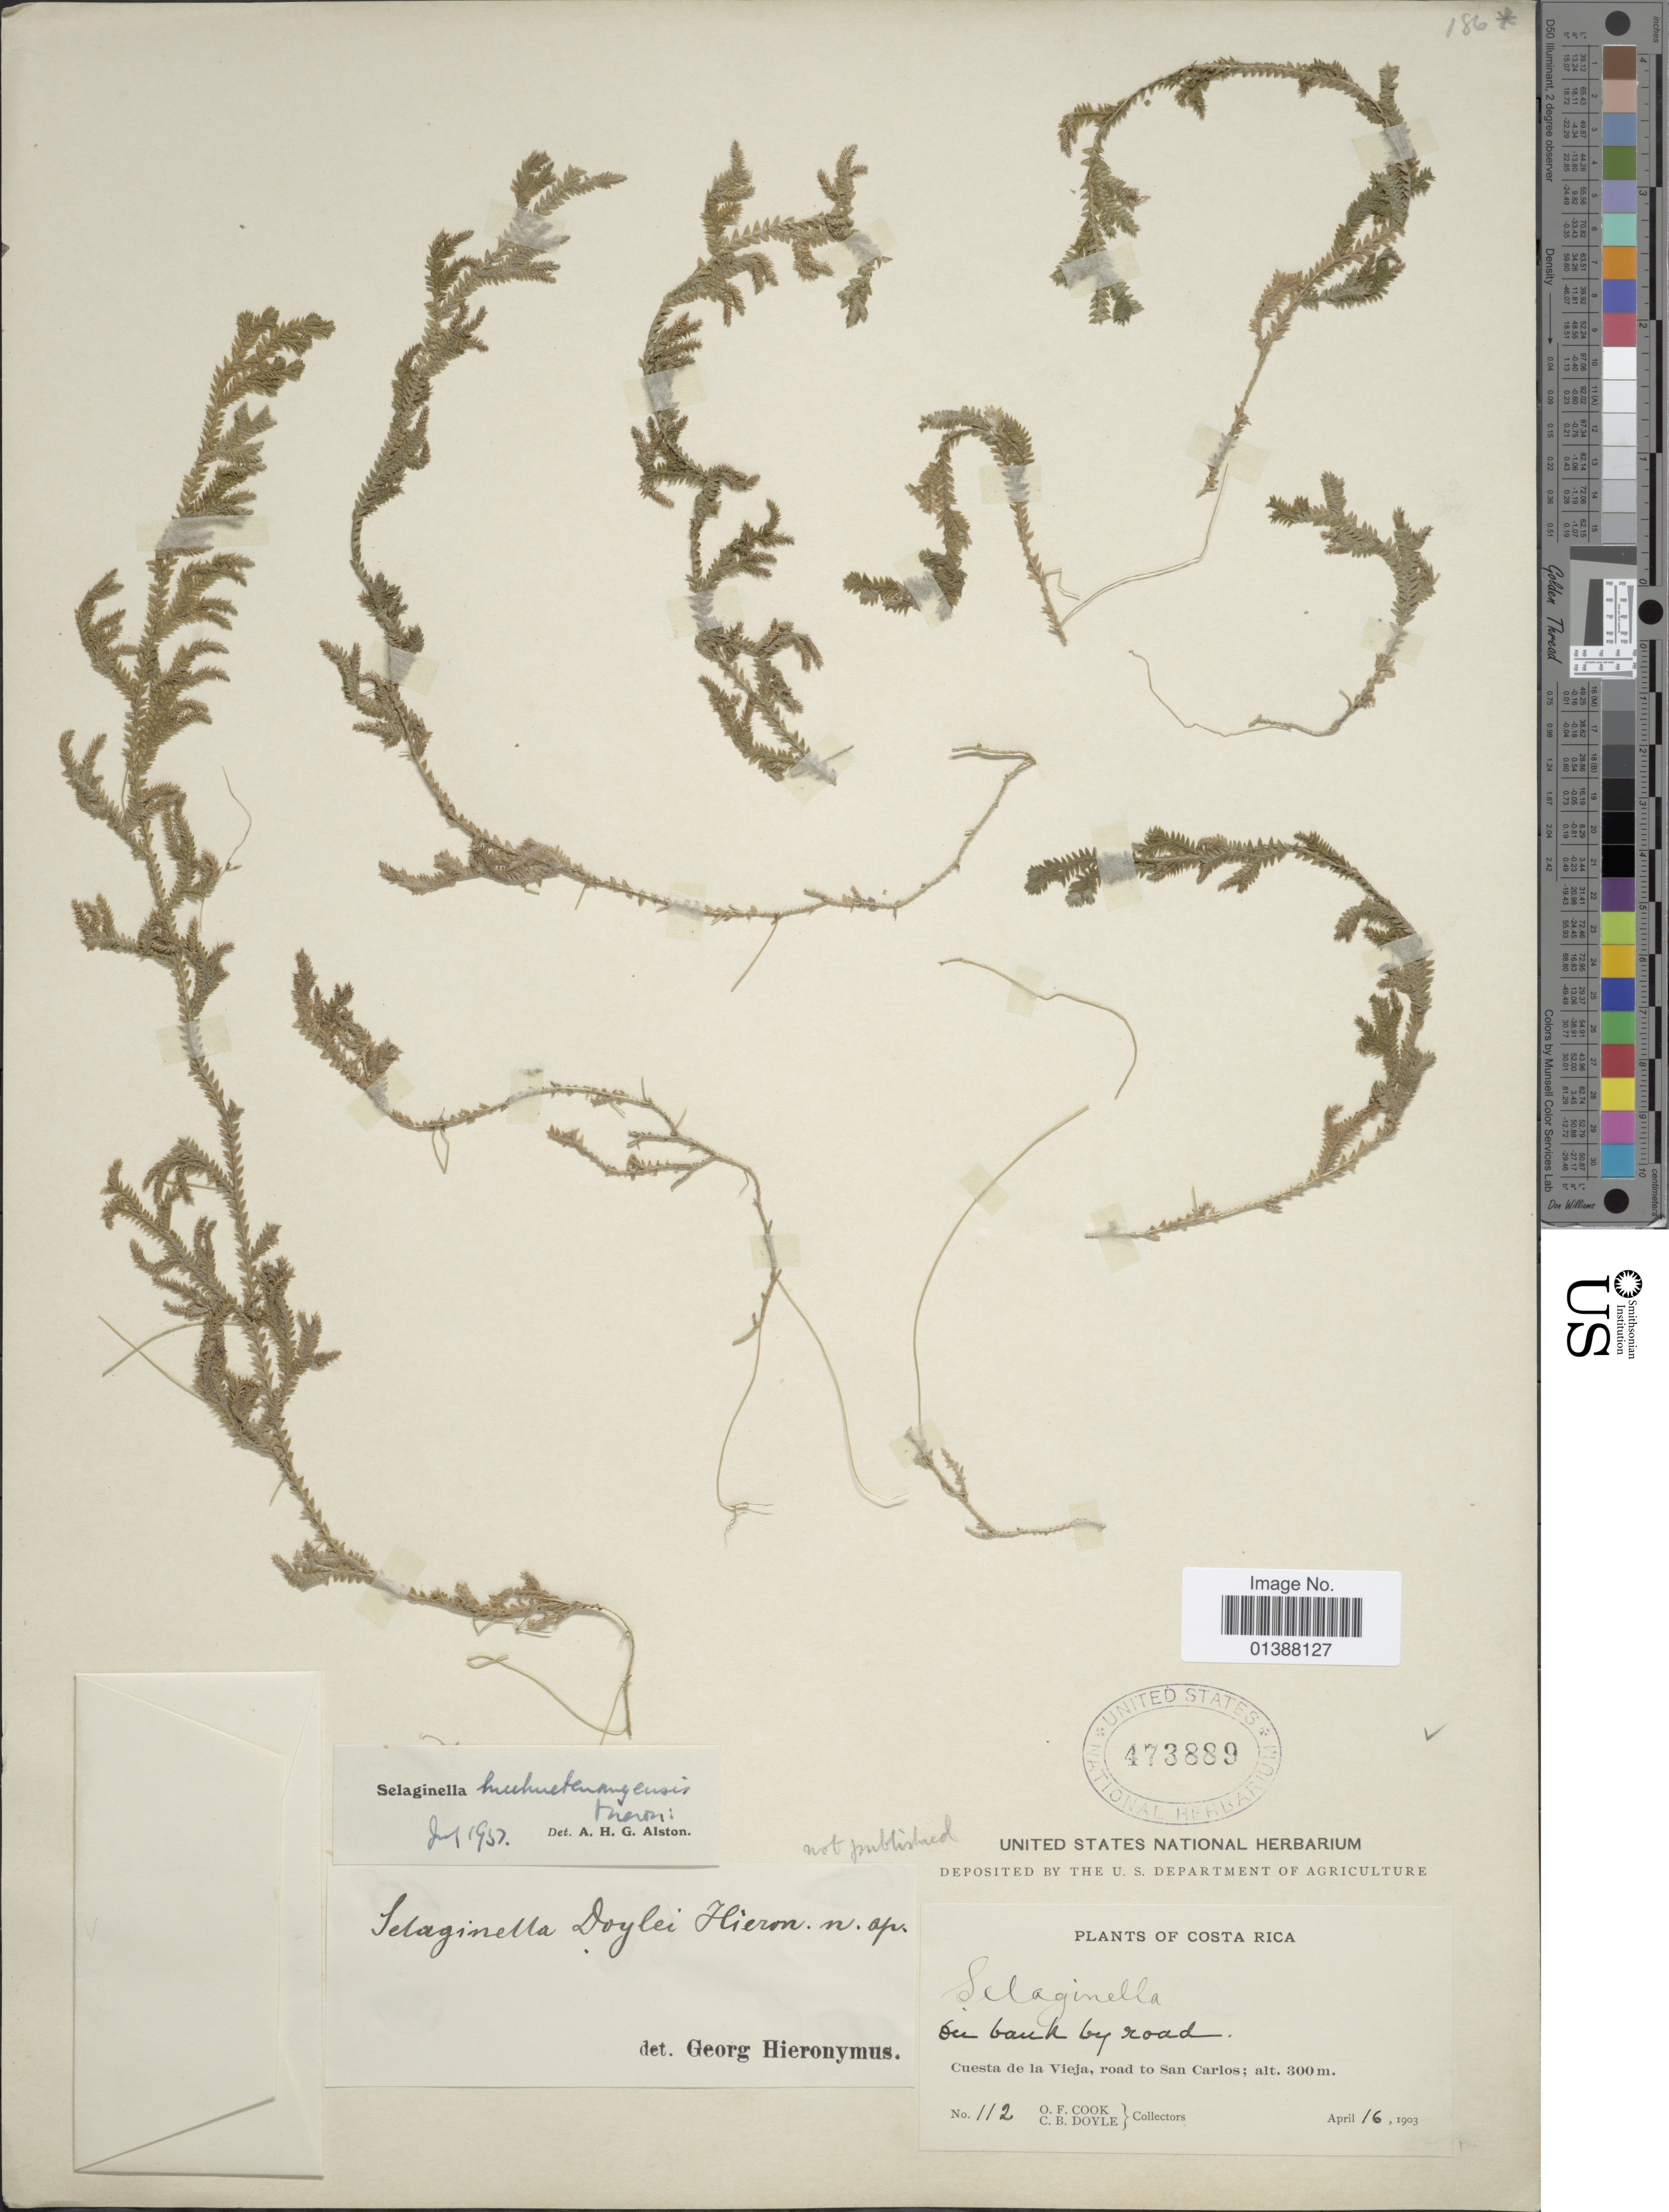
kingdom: Plantae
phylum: Tracheophyta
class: Lycopodiopsida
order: Selaginellales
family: Selaginellaceae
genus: Selaginella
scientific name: Selaginella huehuetenangensis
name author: Hieron.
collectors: O. F. Cook & C. Doyle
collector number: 112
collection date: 1903-04-16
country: Costa Rica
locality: Cuesta de la Vieja, road to San Carlos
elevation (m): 300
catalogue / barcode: US 473889